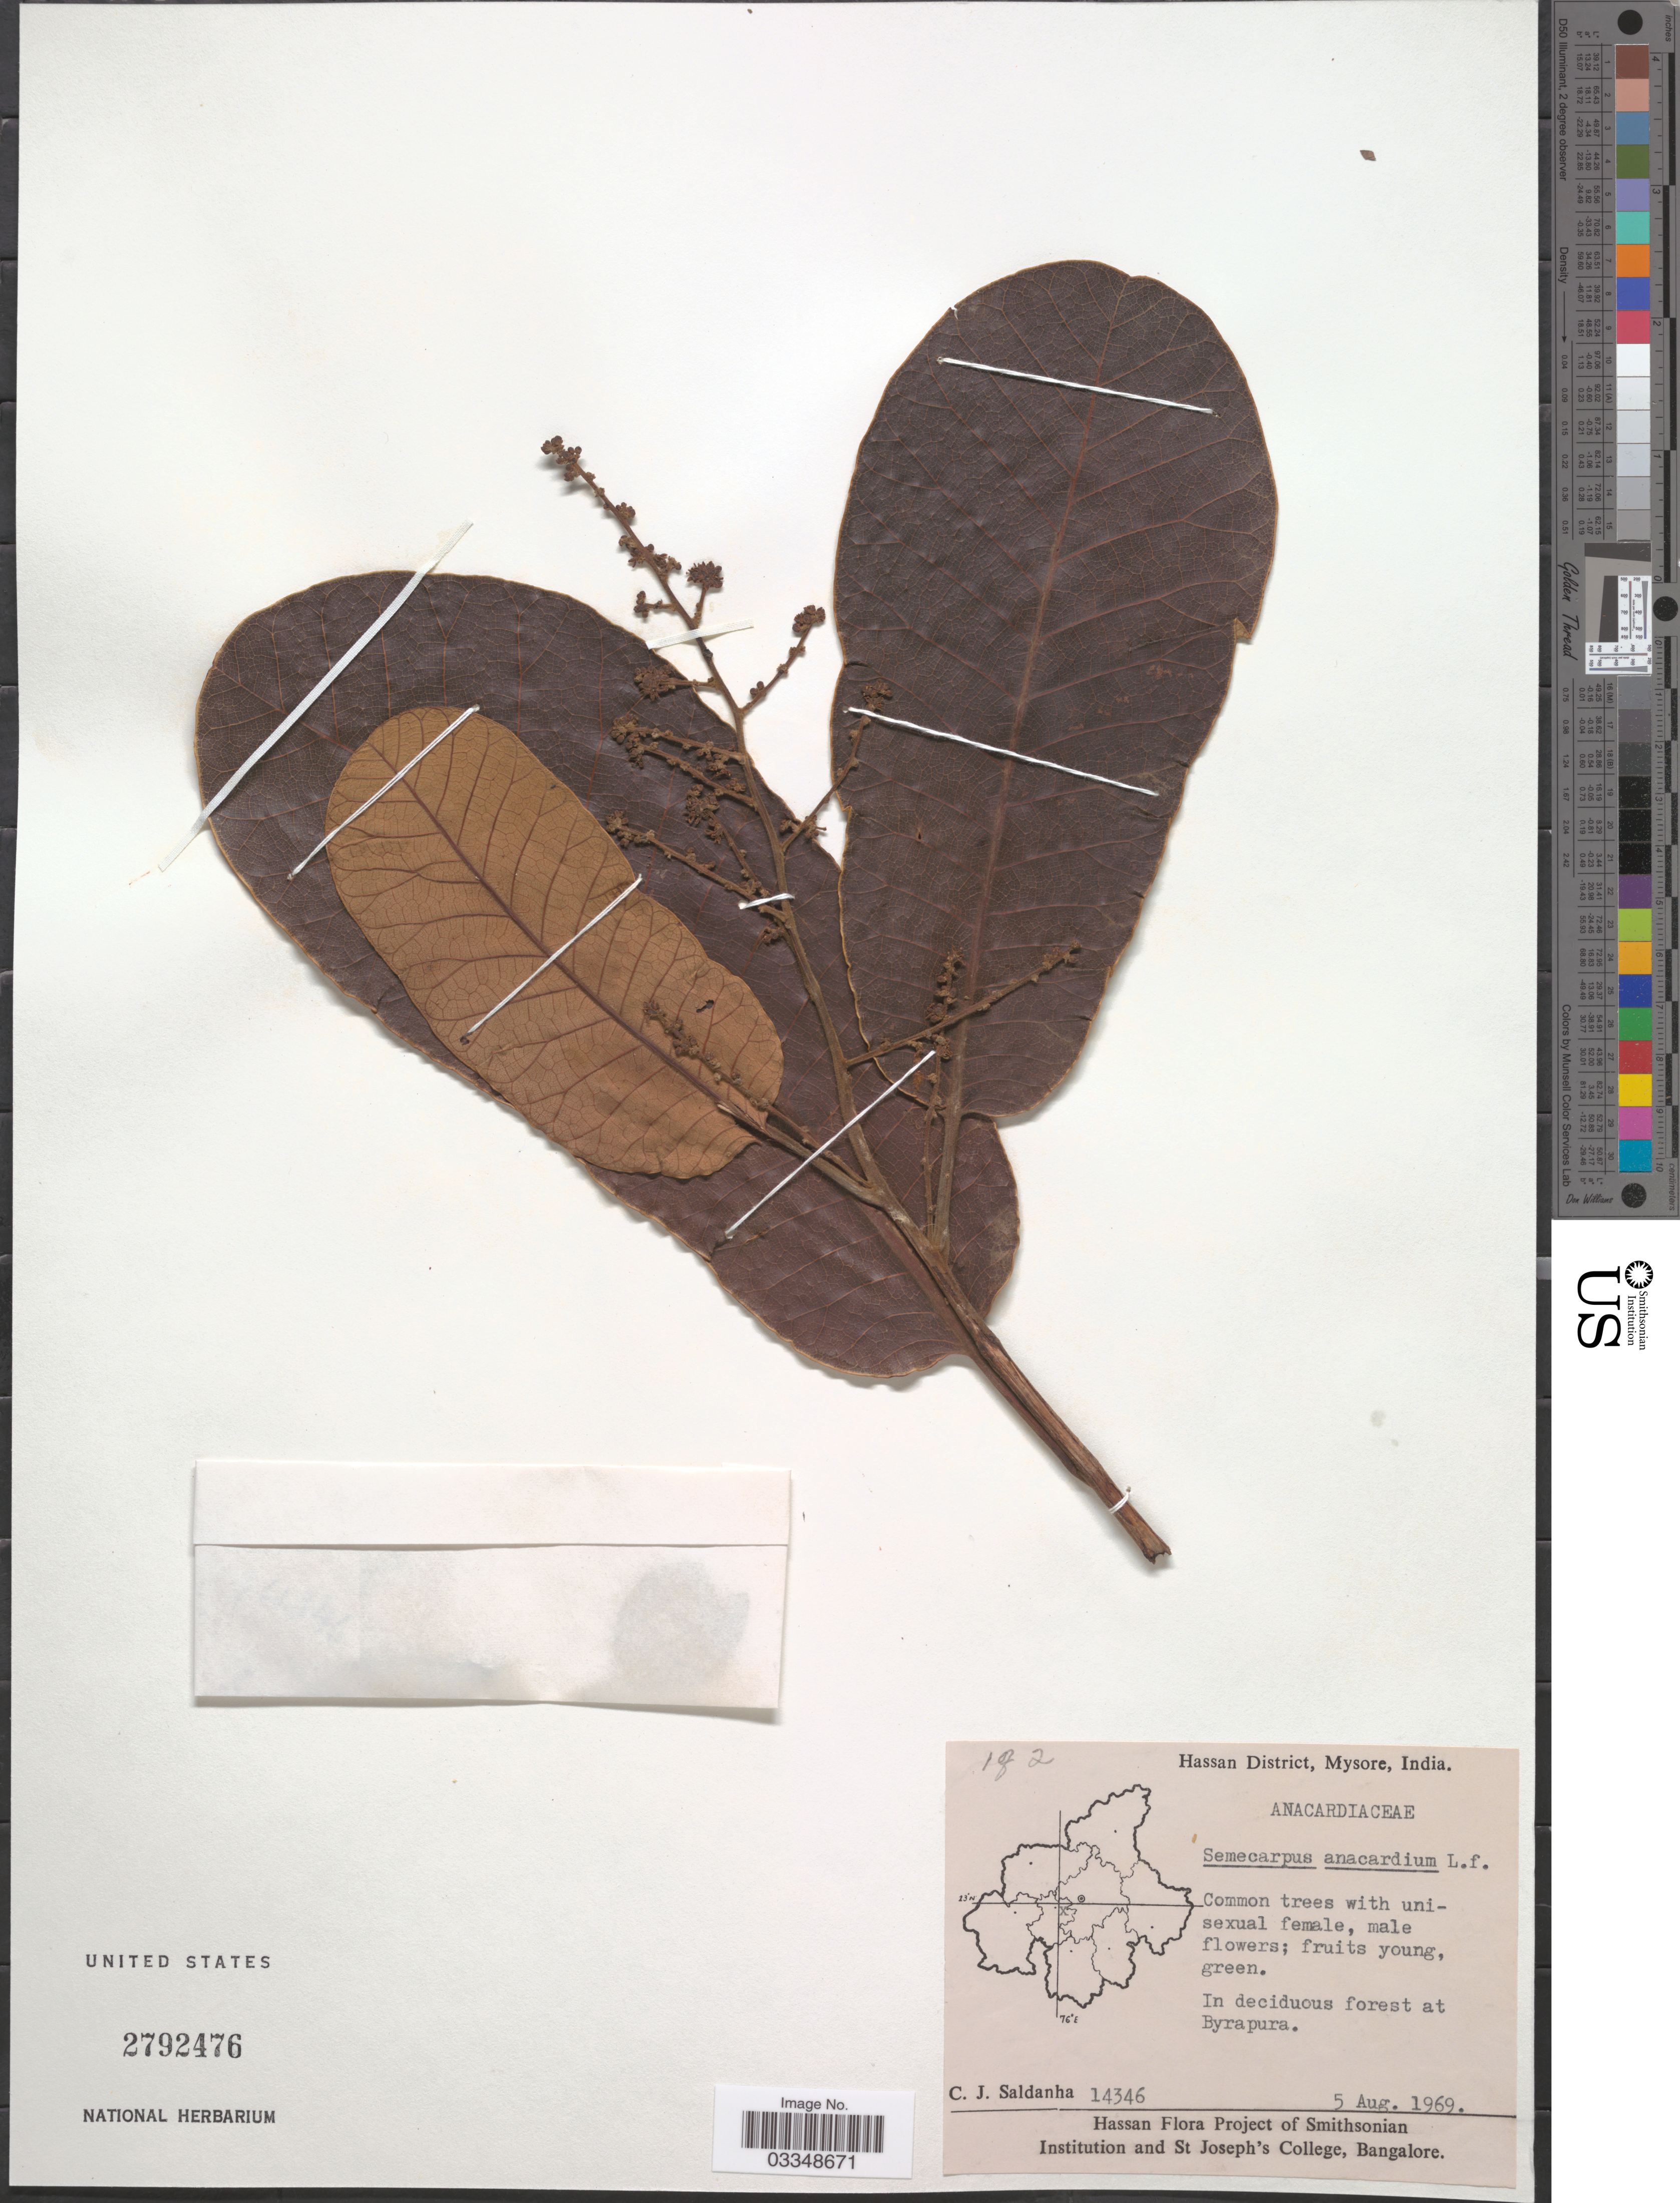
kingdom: Plantae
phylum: Tracheophyta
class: Magnoliopsida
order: Sapindales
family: Anacardiaceae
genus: Semecarpus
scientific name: Semecarpus anacardium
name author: L. f.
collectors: C. J. Saldanha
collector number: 14346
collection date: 1969-08-05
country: India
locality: Hassan District, Mysore. In deciduous forest at Byrapura.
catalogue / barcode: US 2792476